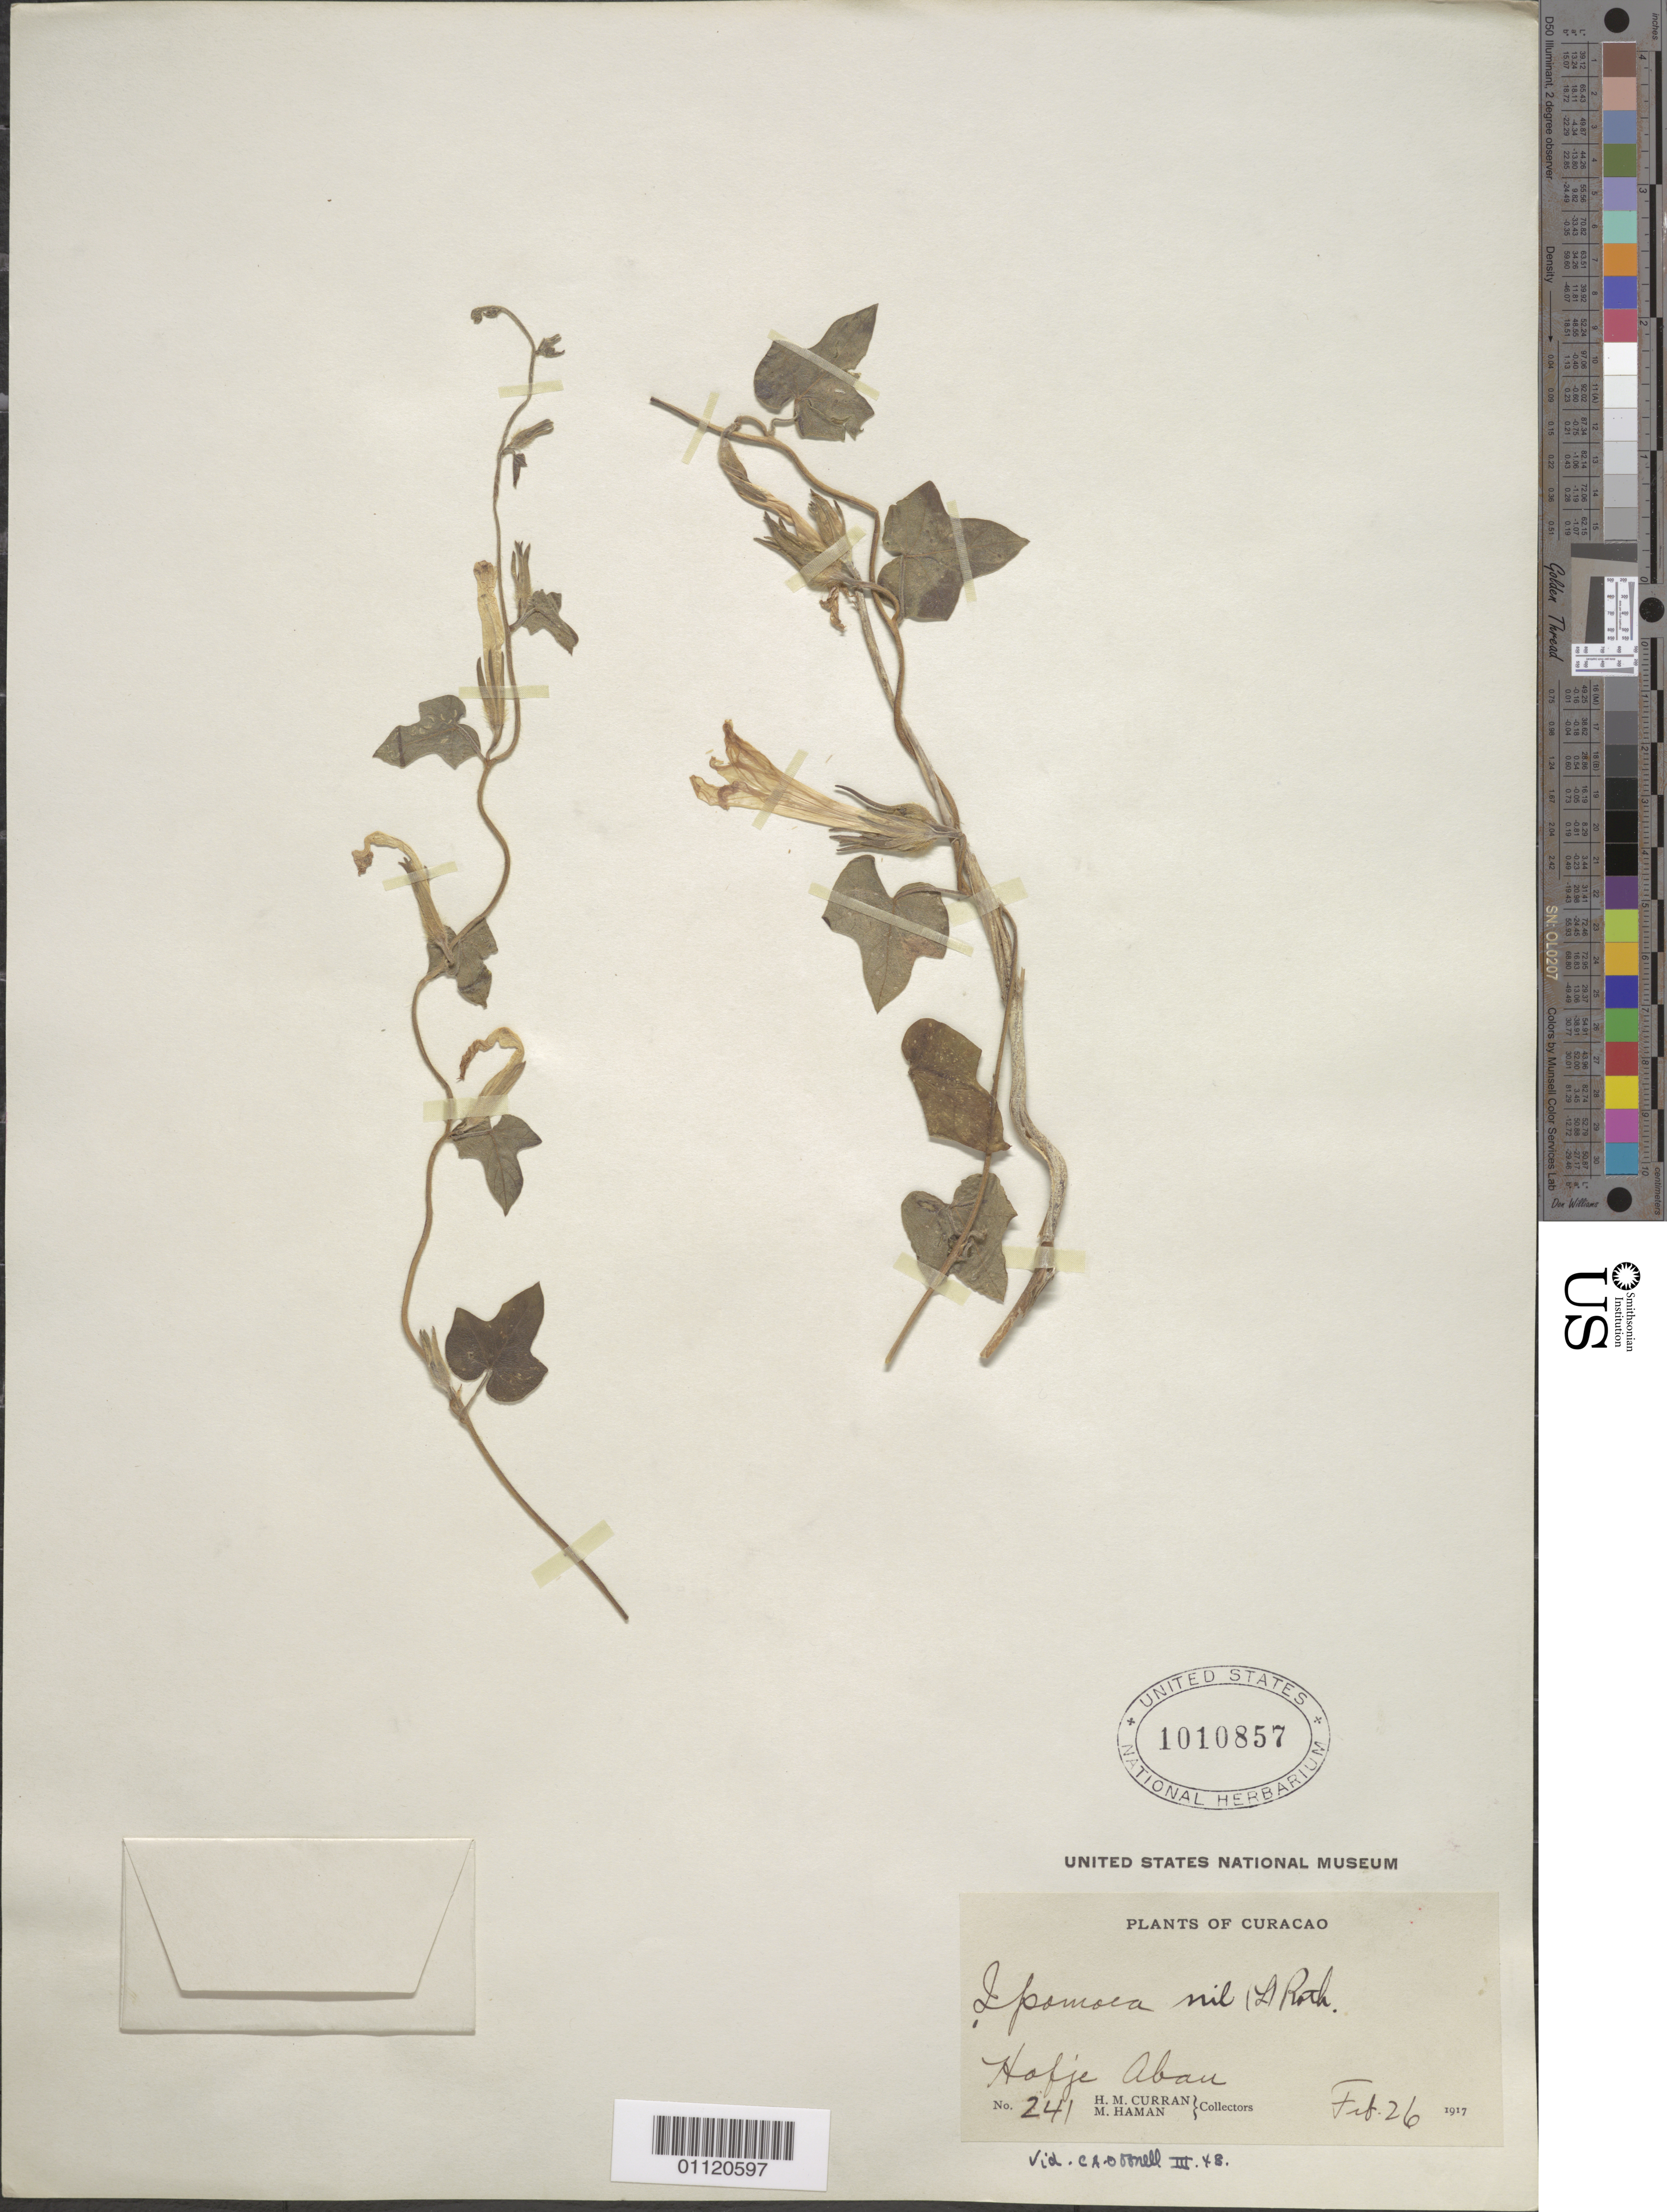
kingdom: Plantae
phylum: Tracheophyta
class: Magnoliopsida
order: Solanales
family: Convolvulaceae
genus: Ipomoea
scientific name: Ipomoea nil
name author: (L.) Roth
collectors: H. M. Curran & M. Haman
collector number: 241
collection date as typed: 26 Feb 1917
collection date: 1917-02-26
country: Curaçao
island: Curaçao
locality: Hofje Abau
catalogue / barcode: US 1010857